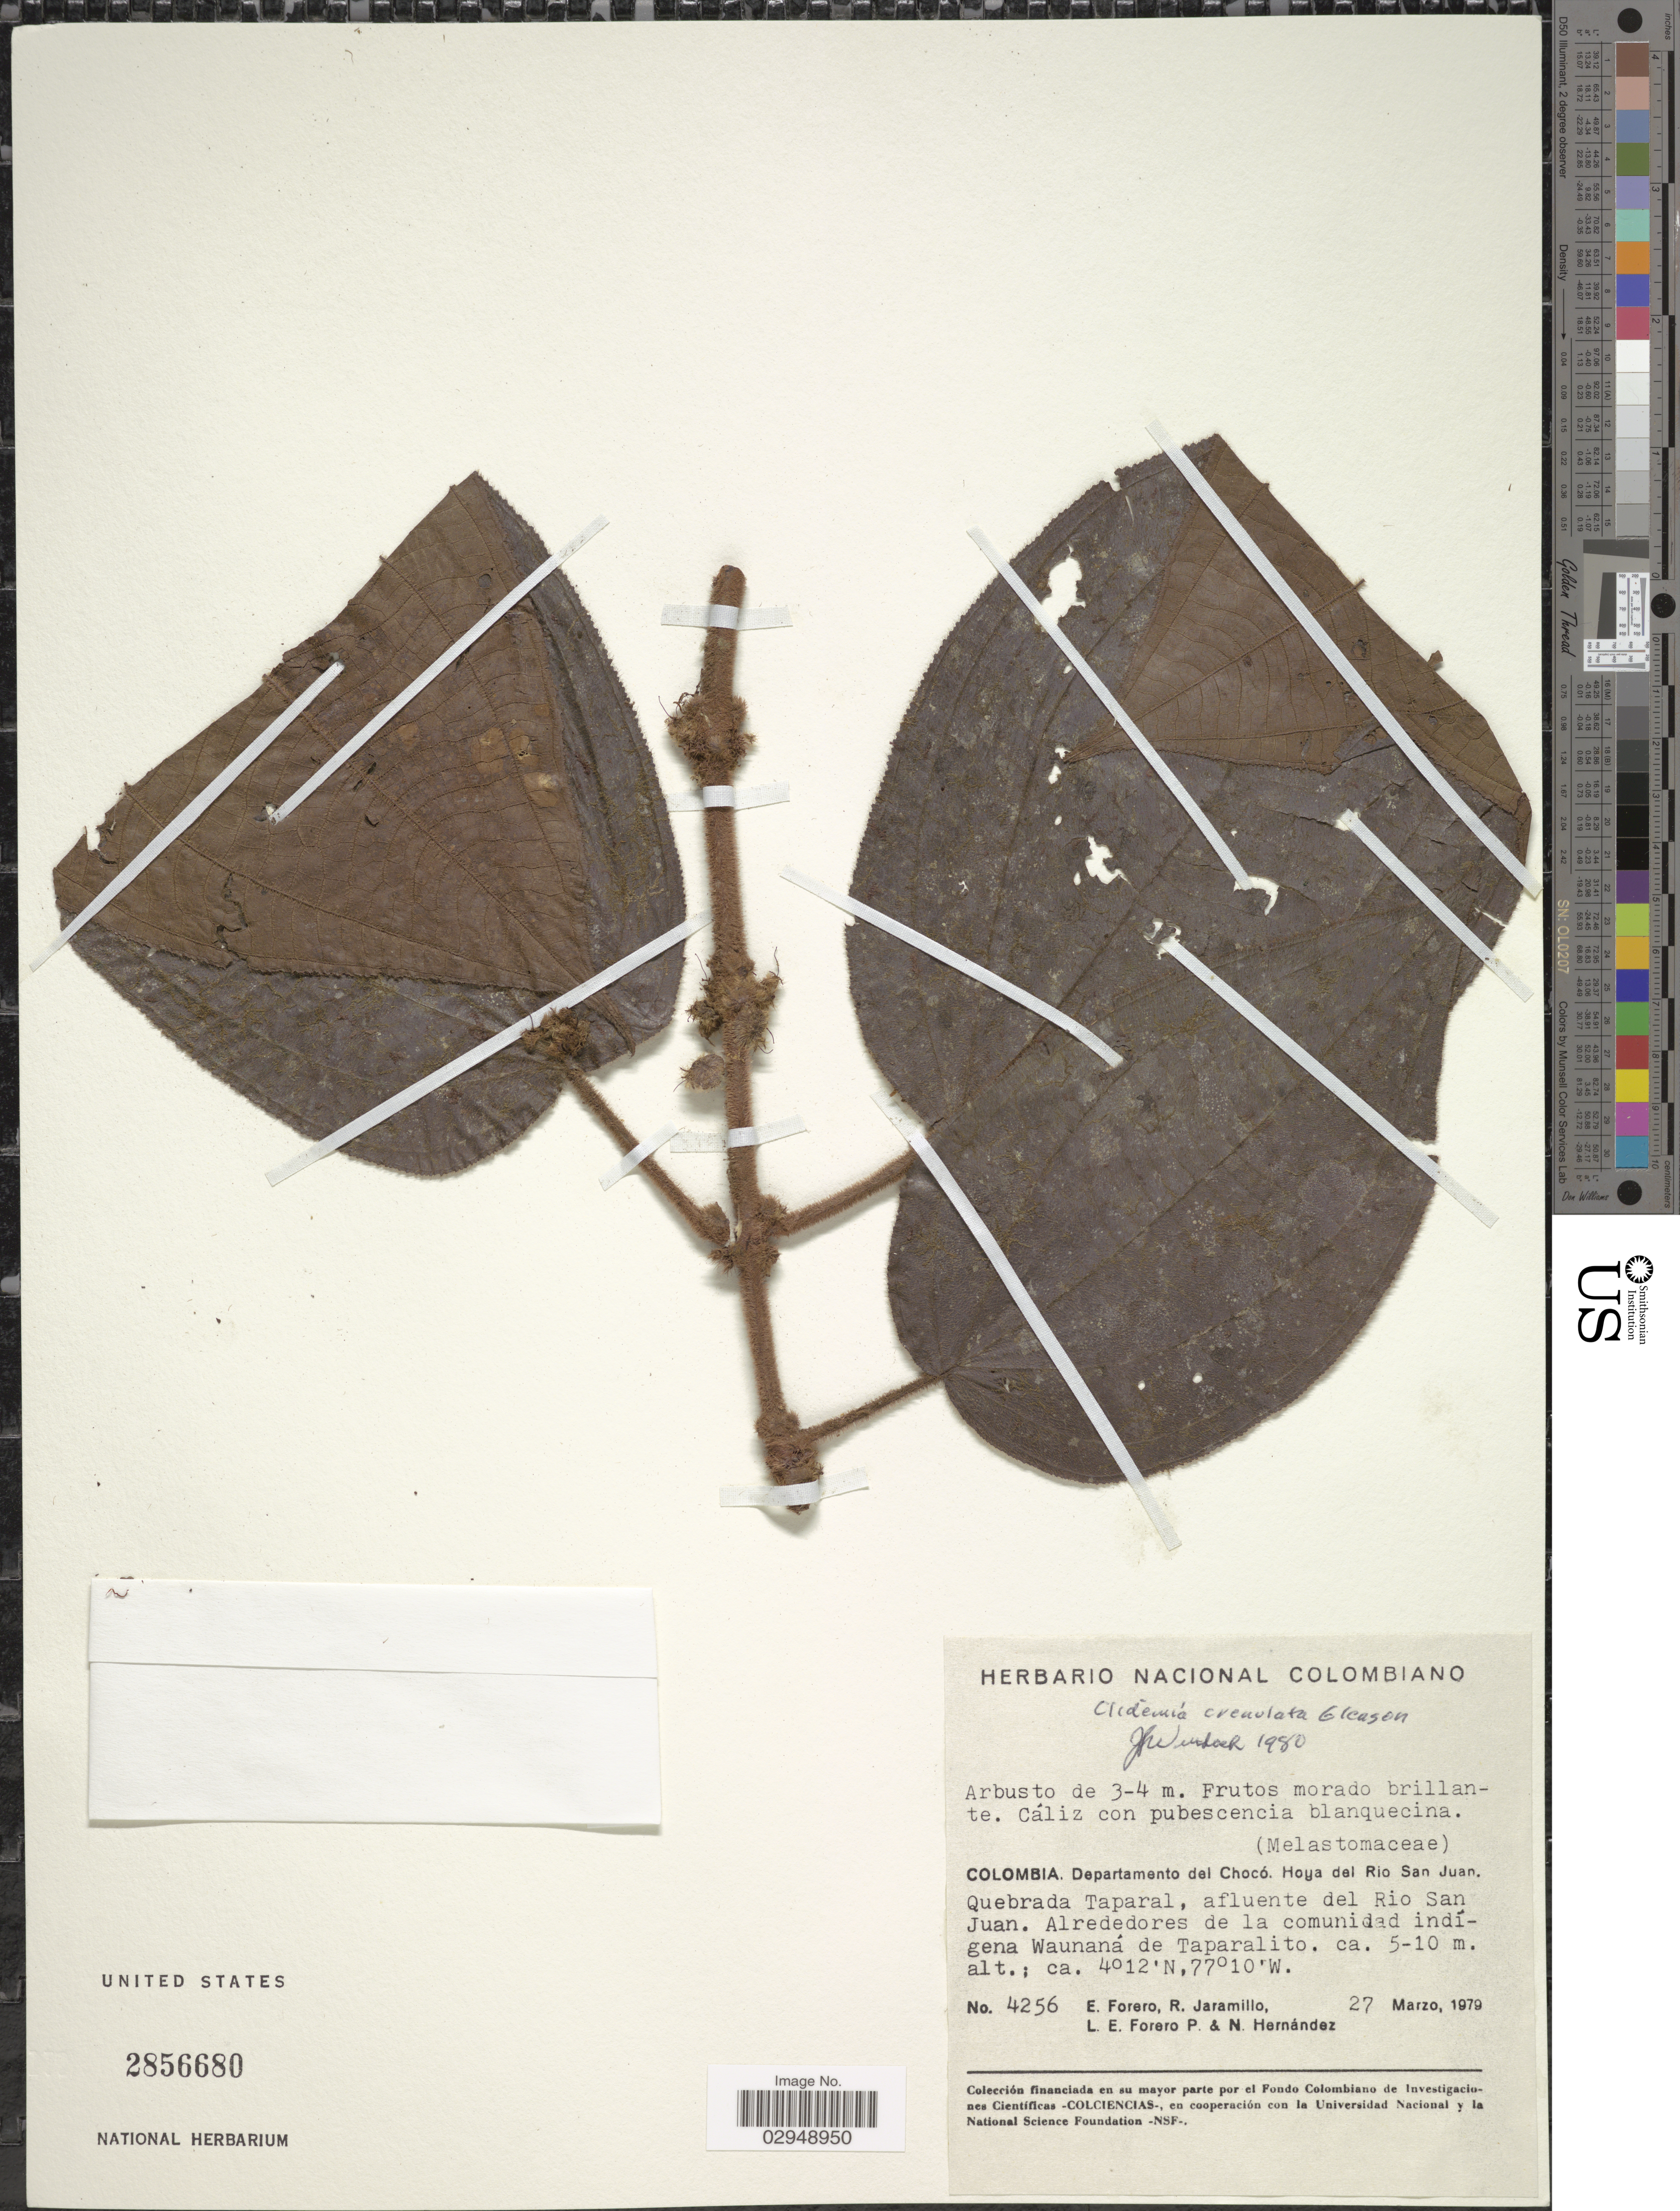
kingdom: Plantae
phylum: Tracheophyta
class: Magnoliopsida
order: Myrtales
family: Melastomataceae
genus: Clidemia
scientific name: Clidemia crenulata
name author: Gleason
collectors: E. Forero, R. Jaramillo, L. Forero, P. Hernández & N. Hernandez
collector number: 4256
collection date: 1979-03-27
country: Colombia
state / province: Chocó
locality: Departamento del Chocó. Hoya del Rio San Juan. Quebrada Taparal, afluente del Rio San Juan. Alrededores de la comunidad indígena Waunaná de Taparalito.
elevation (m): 5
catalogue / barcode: US 2856680